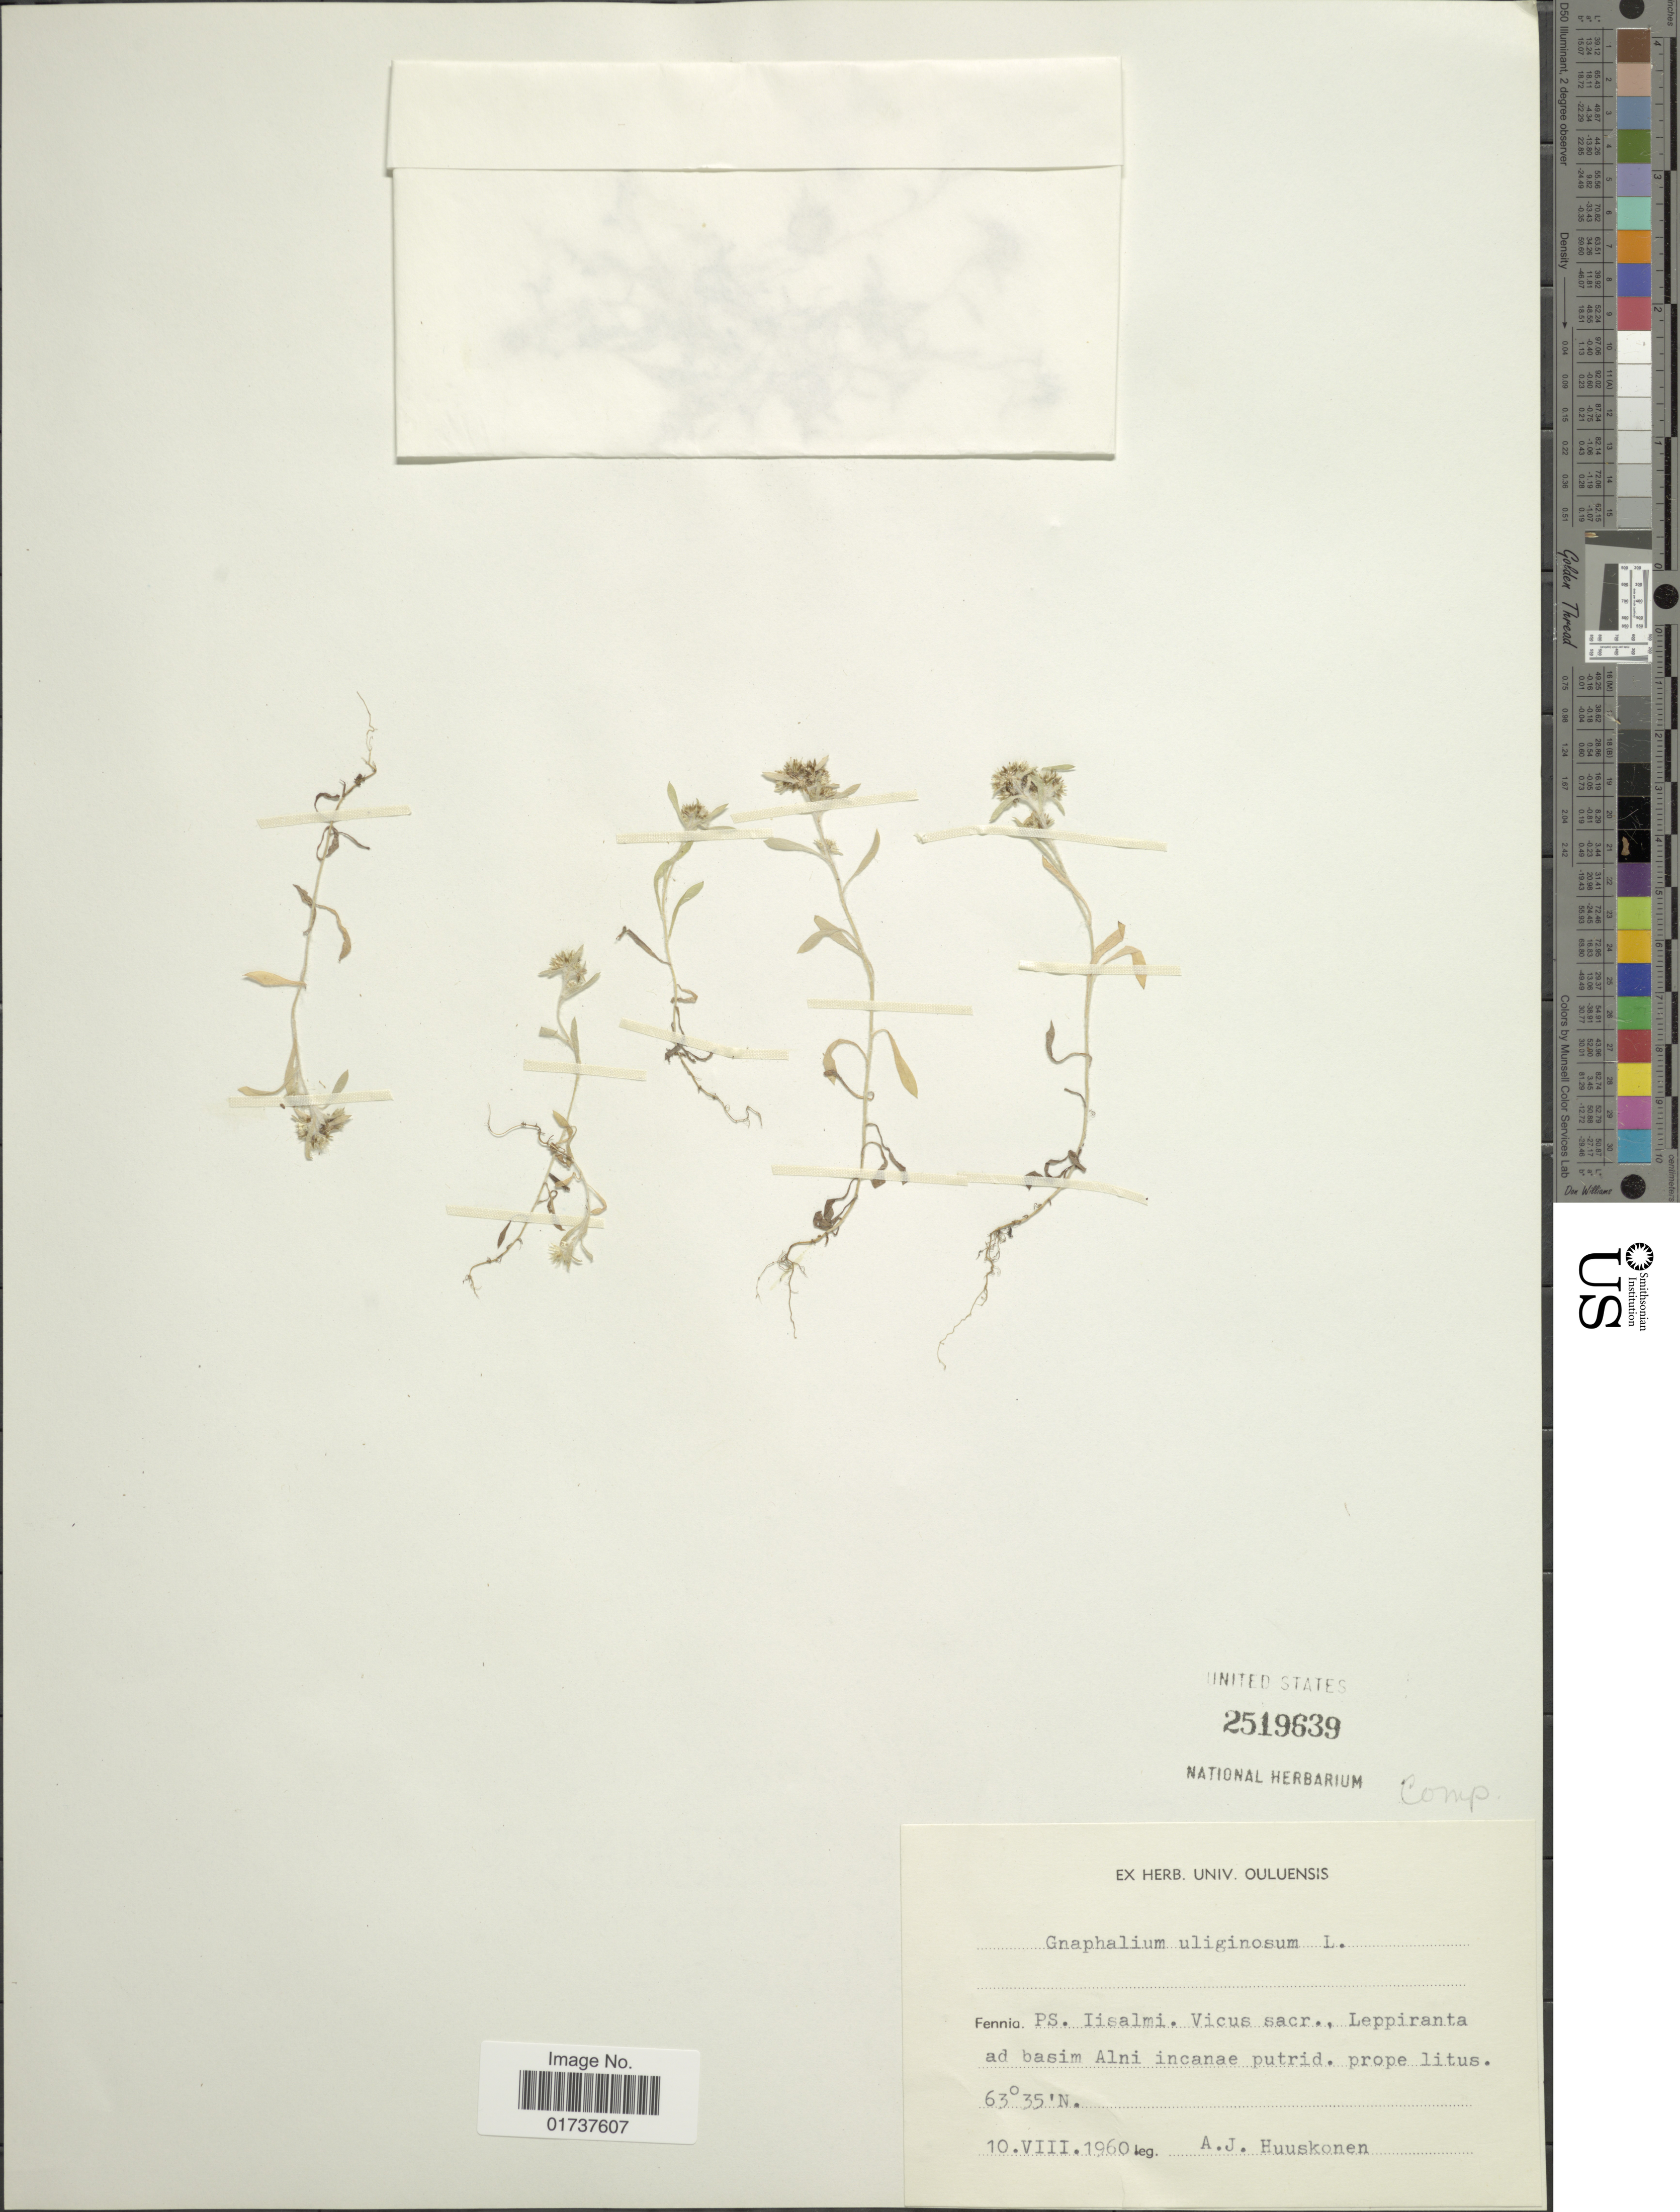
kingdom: Plantae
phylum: Tracheophyta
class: Magnoliopsida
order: Asterales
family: Asteraceae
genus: Gnaphalium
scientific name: Gnaphalium uliginosum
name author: L.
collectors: A. Huuskonen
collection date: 1960-08-10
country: Finland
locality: Fennia PS., Iisalmi, Vicus sacr., Leppiranta ad basim Alni incanae putrid, prope litus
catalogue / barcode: US 2519639